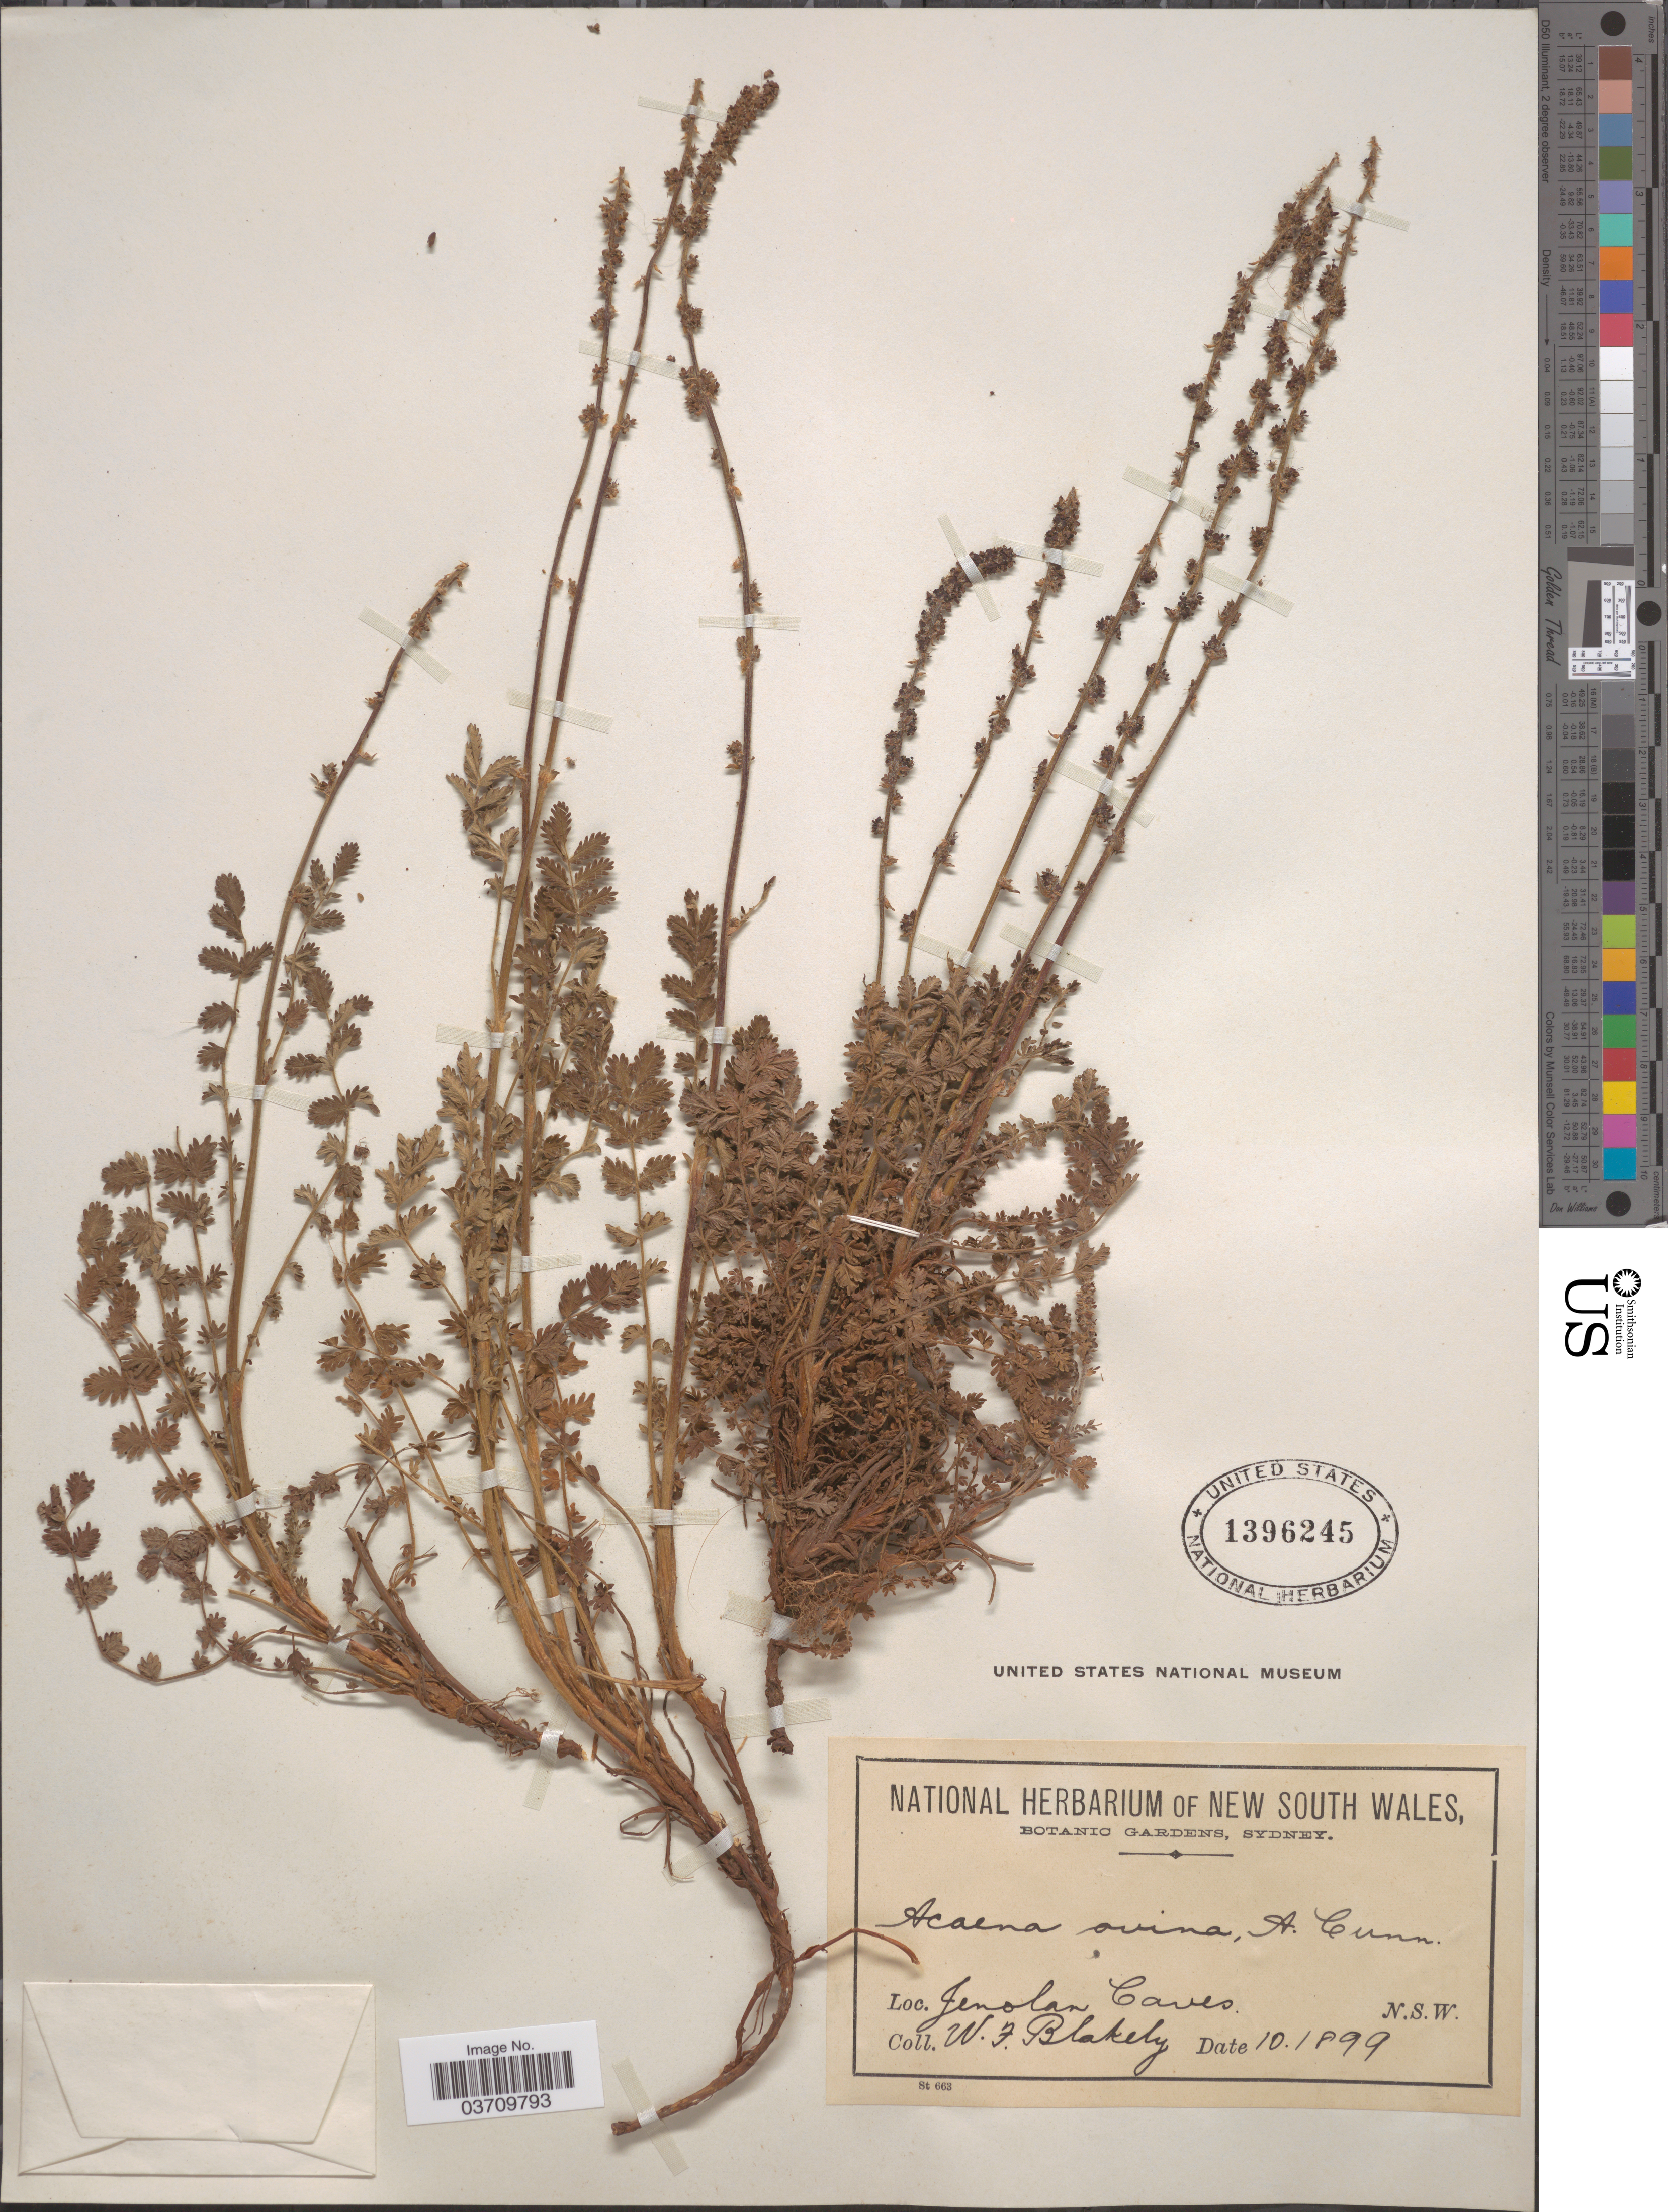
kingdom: Plantae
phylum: Tracheophyta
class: Magnoliopsida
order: Rosales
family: Rosaceae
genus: Acaena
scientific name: Acaena ovina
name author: A. Cunn.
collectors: W. Blakely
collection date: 1899-10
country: Australia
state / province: New South Wales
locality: Jenolan Caves.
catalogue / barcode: US 1396245